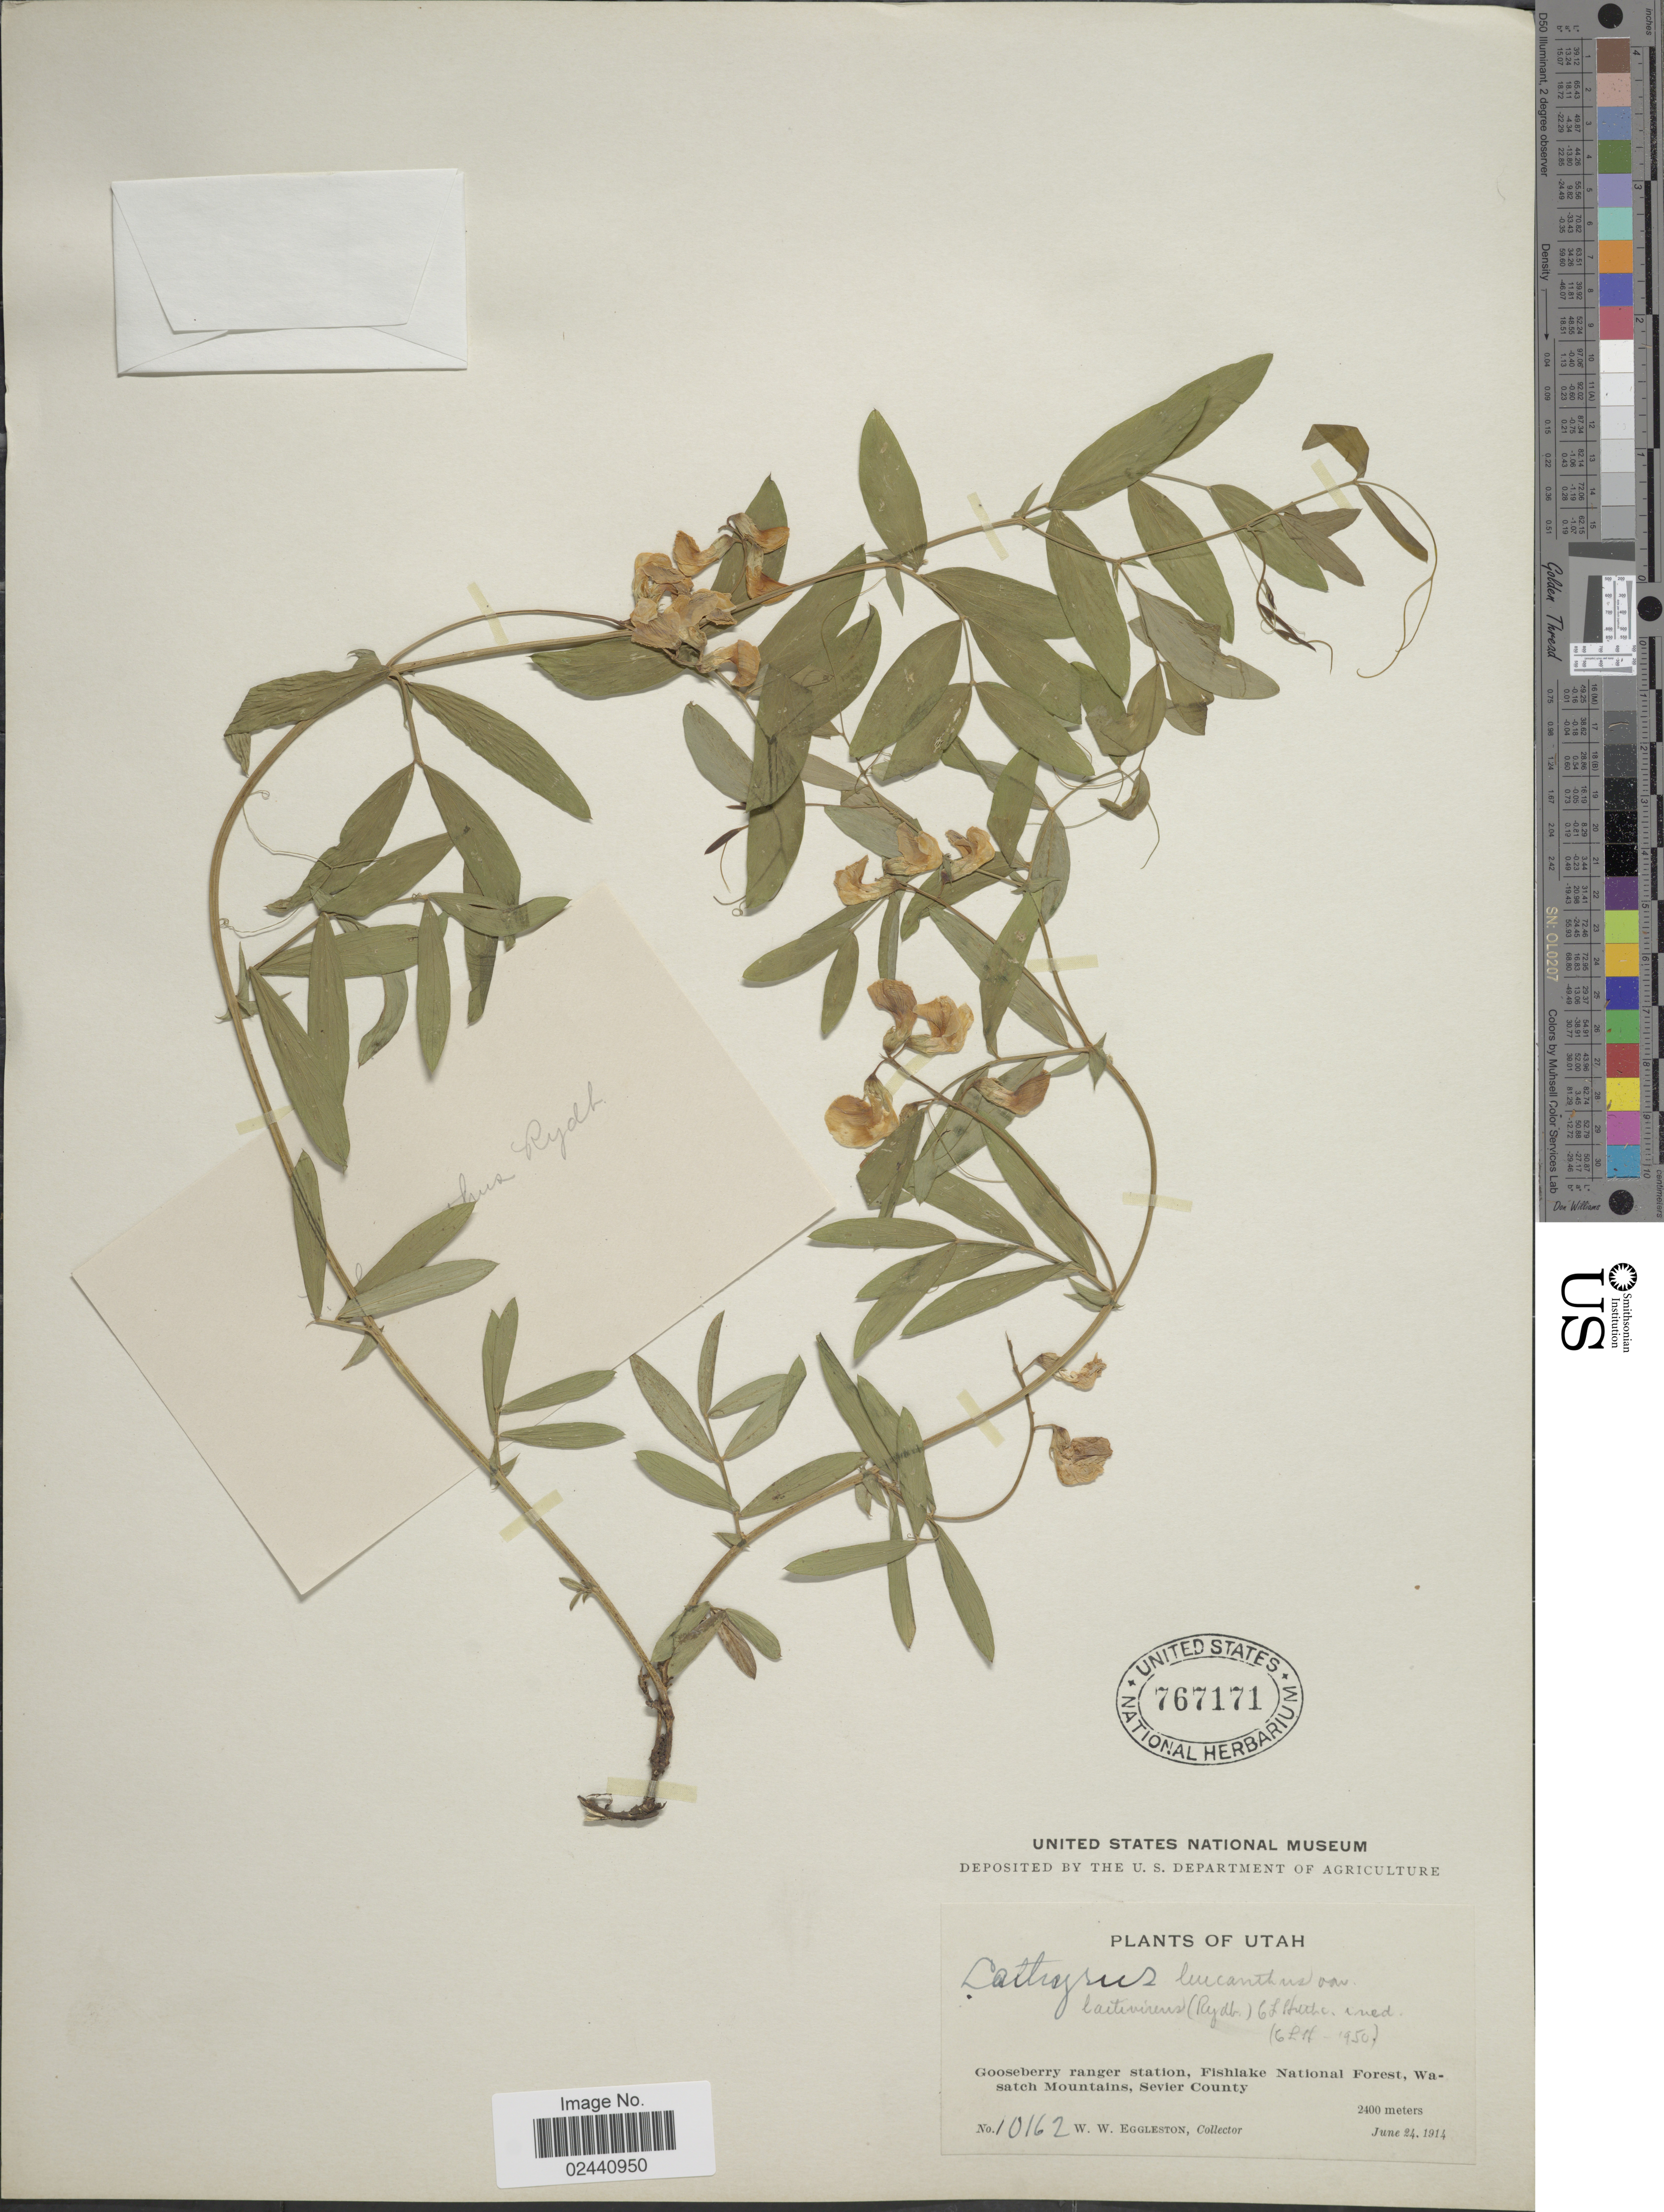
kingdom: Plantae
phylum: Tracheophyta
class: Magnoliopsida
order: Fabales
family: Fabaceae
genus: Lathyrus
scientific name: Lathyrus leucanthus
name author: Rydb.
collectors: W. W. Eggleston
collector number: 10162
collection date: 1914-06-24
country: United States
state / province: Utah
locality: Goosberry ranger station,Fishlake National Forest, Wasatch Mountains, Sevier County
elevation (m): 2400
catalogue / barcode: US 767171